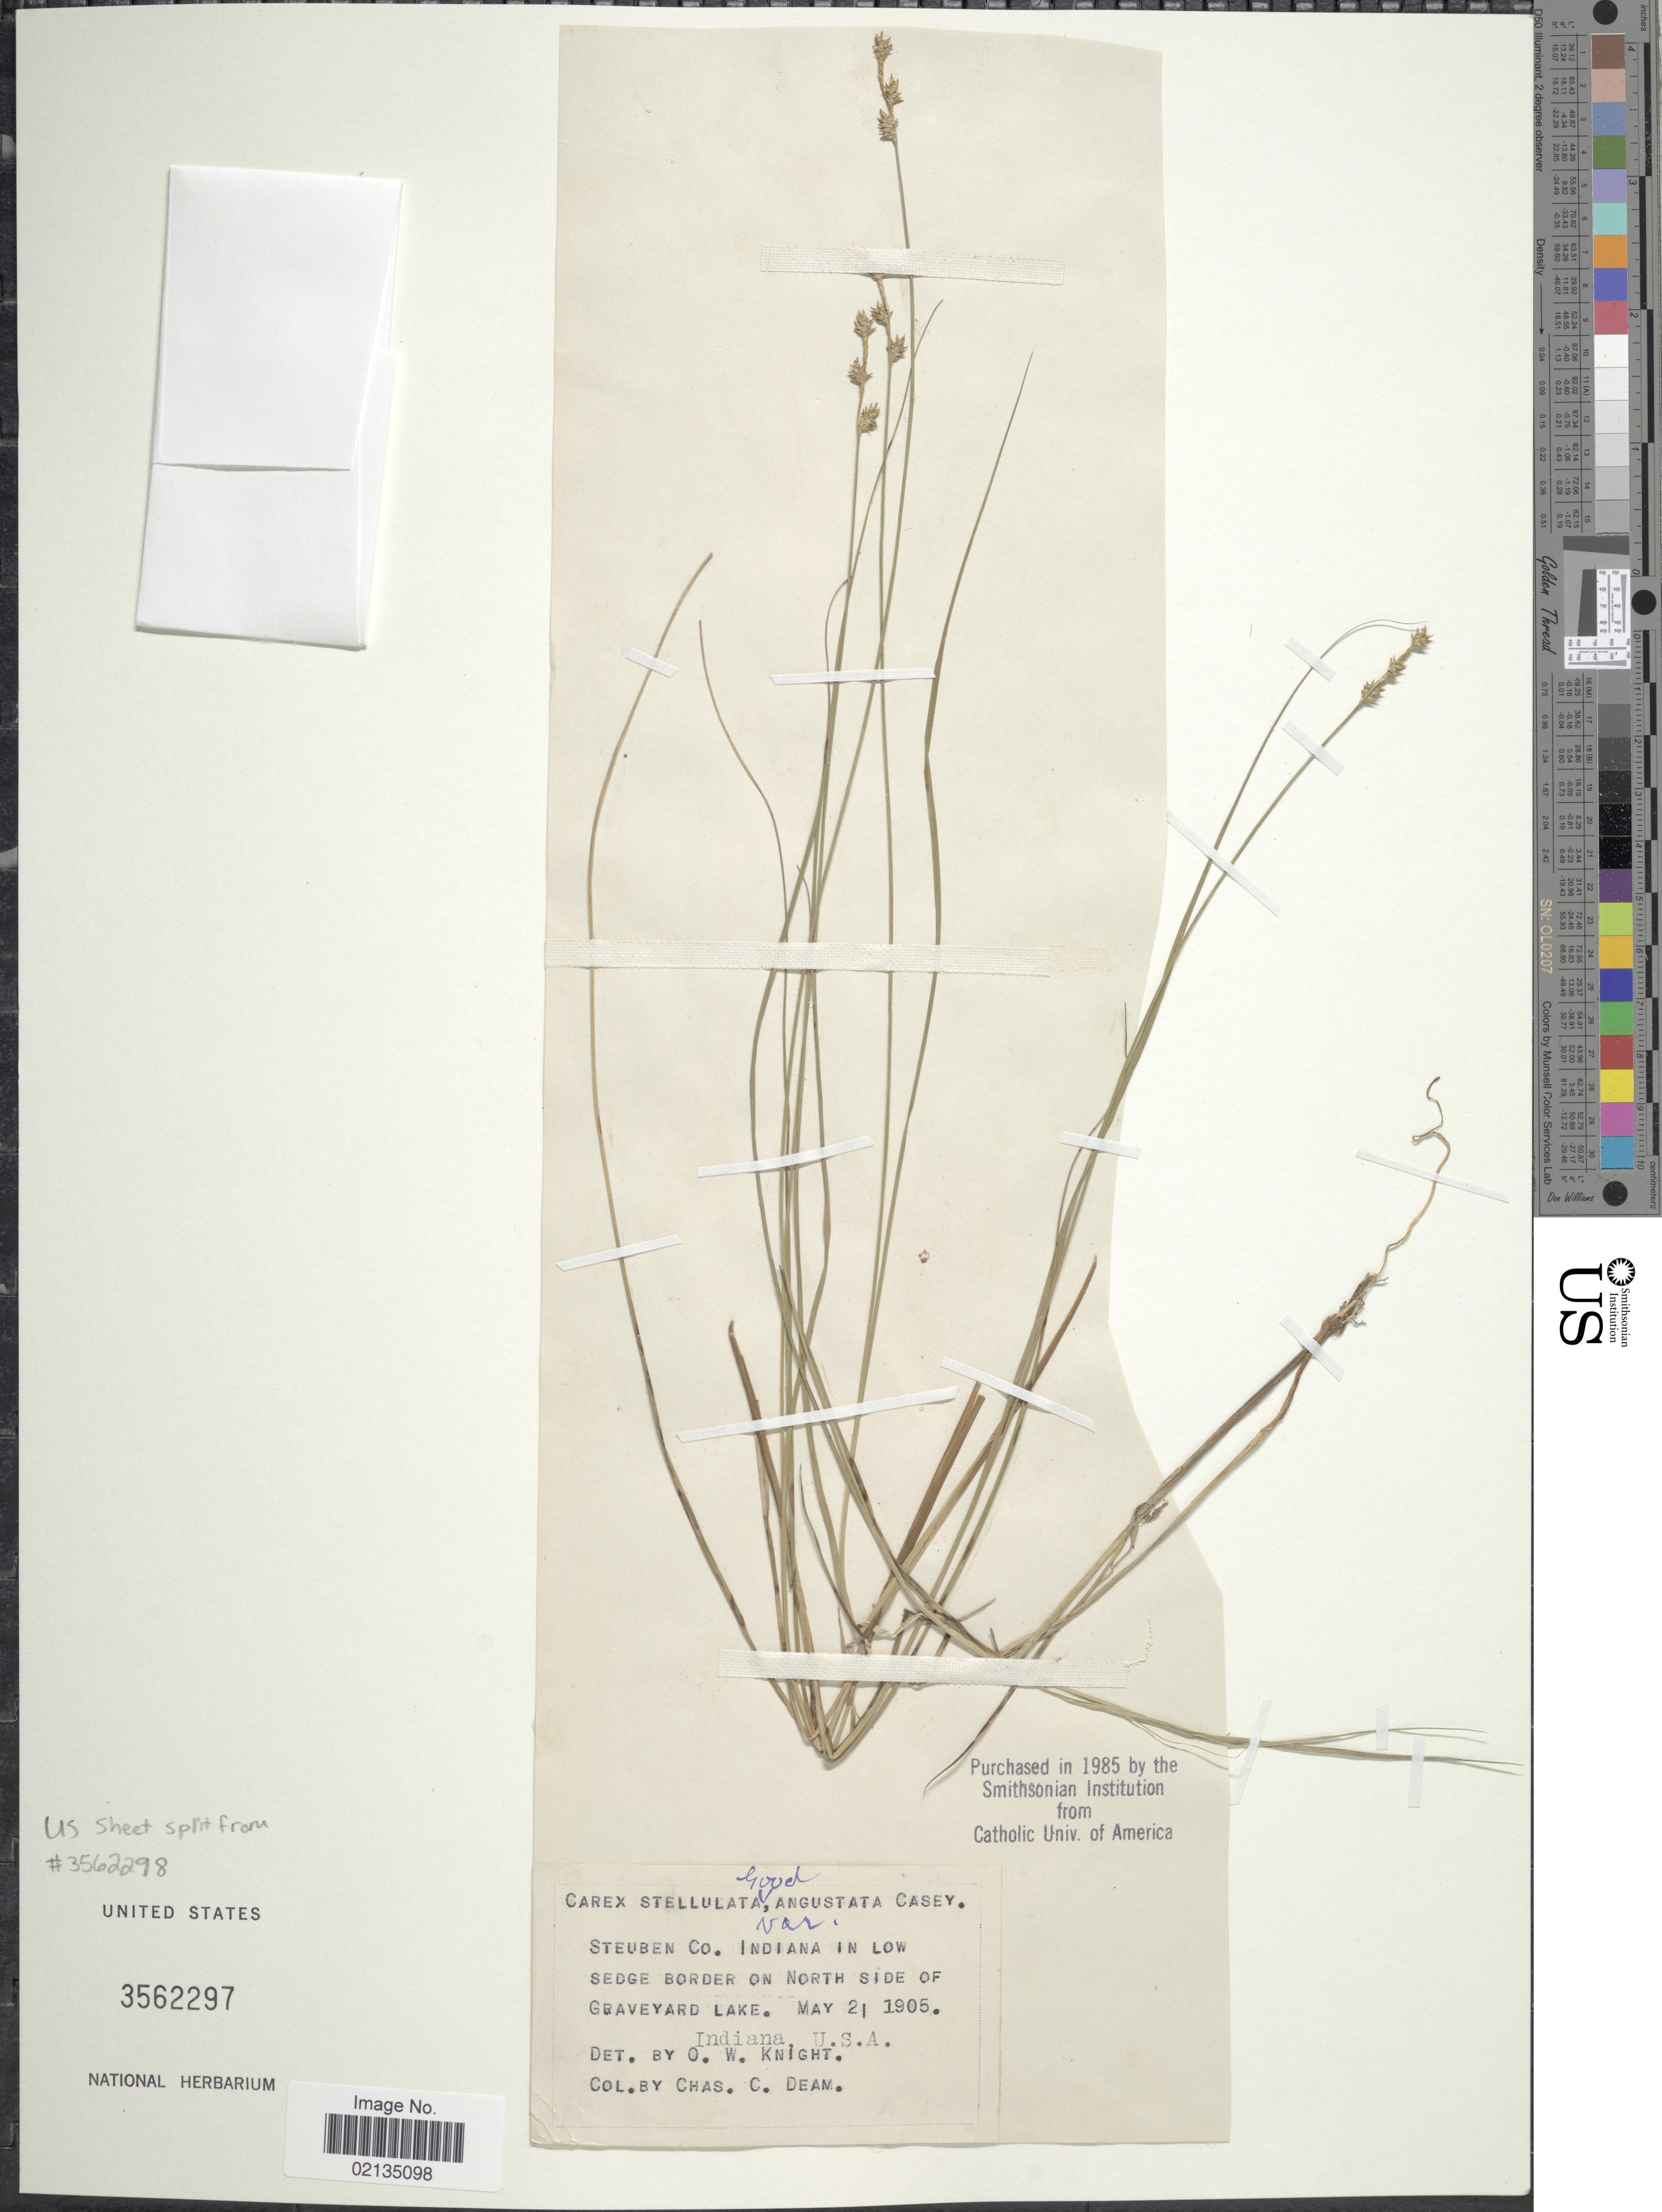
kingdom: Plantae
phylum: Tracheophyta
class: Liliopsida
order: Poales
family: Cyperaceae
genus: Carex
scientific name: Carex echinata subsp. echinata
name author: Murray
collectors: C. C. Deam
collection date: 1905-05-21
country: United States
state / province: Indiana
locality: Steuben Co. Indiana in low sedge Border on North Side of Graveyard Lake. Indiana, U.S.A.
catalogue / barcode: US 3562297